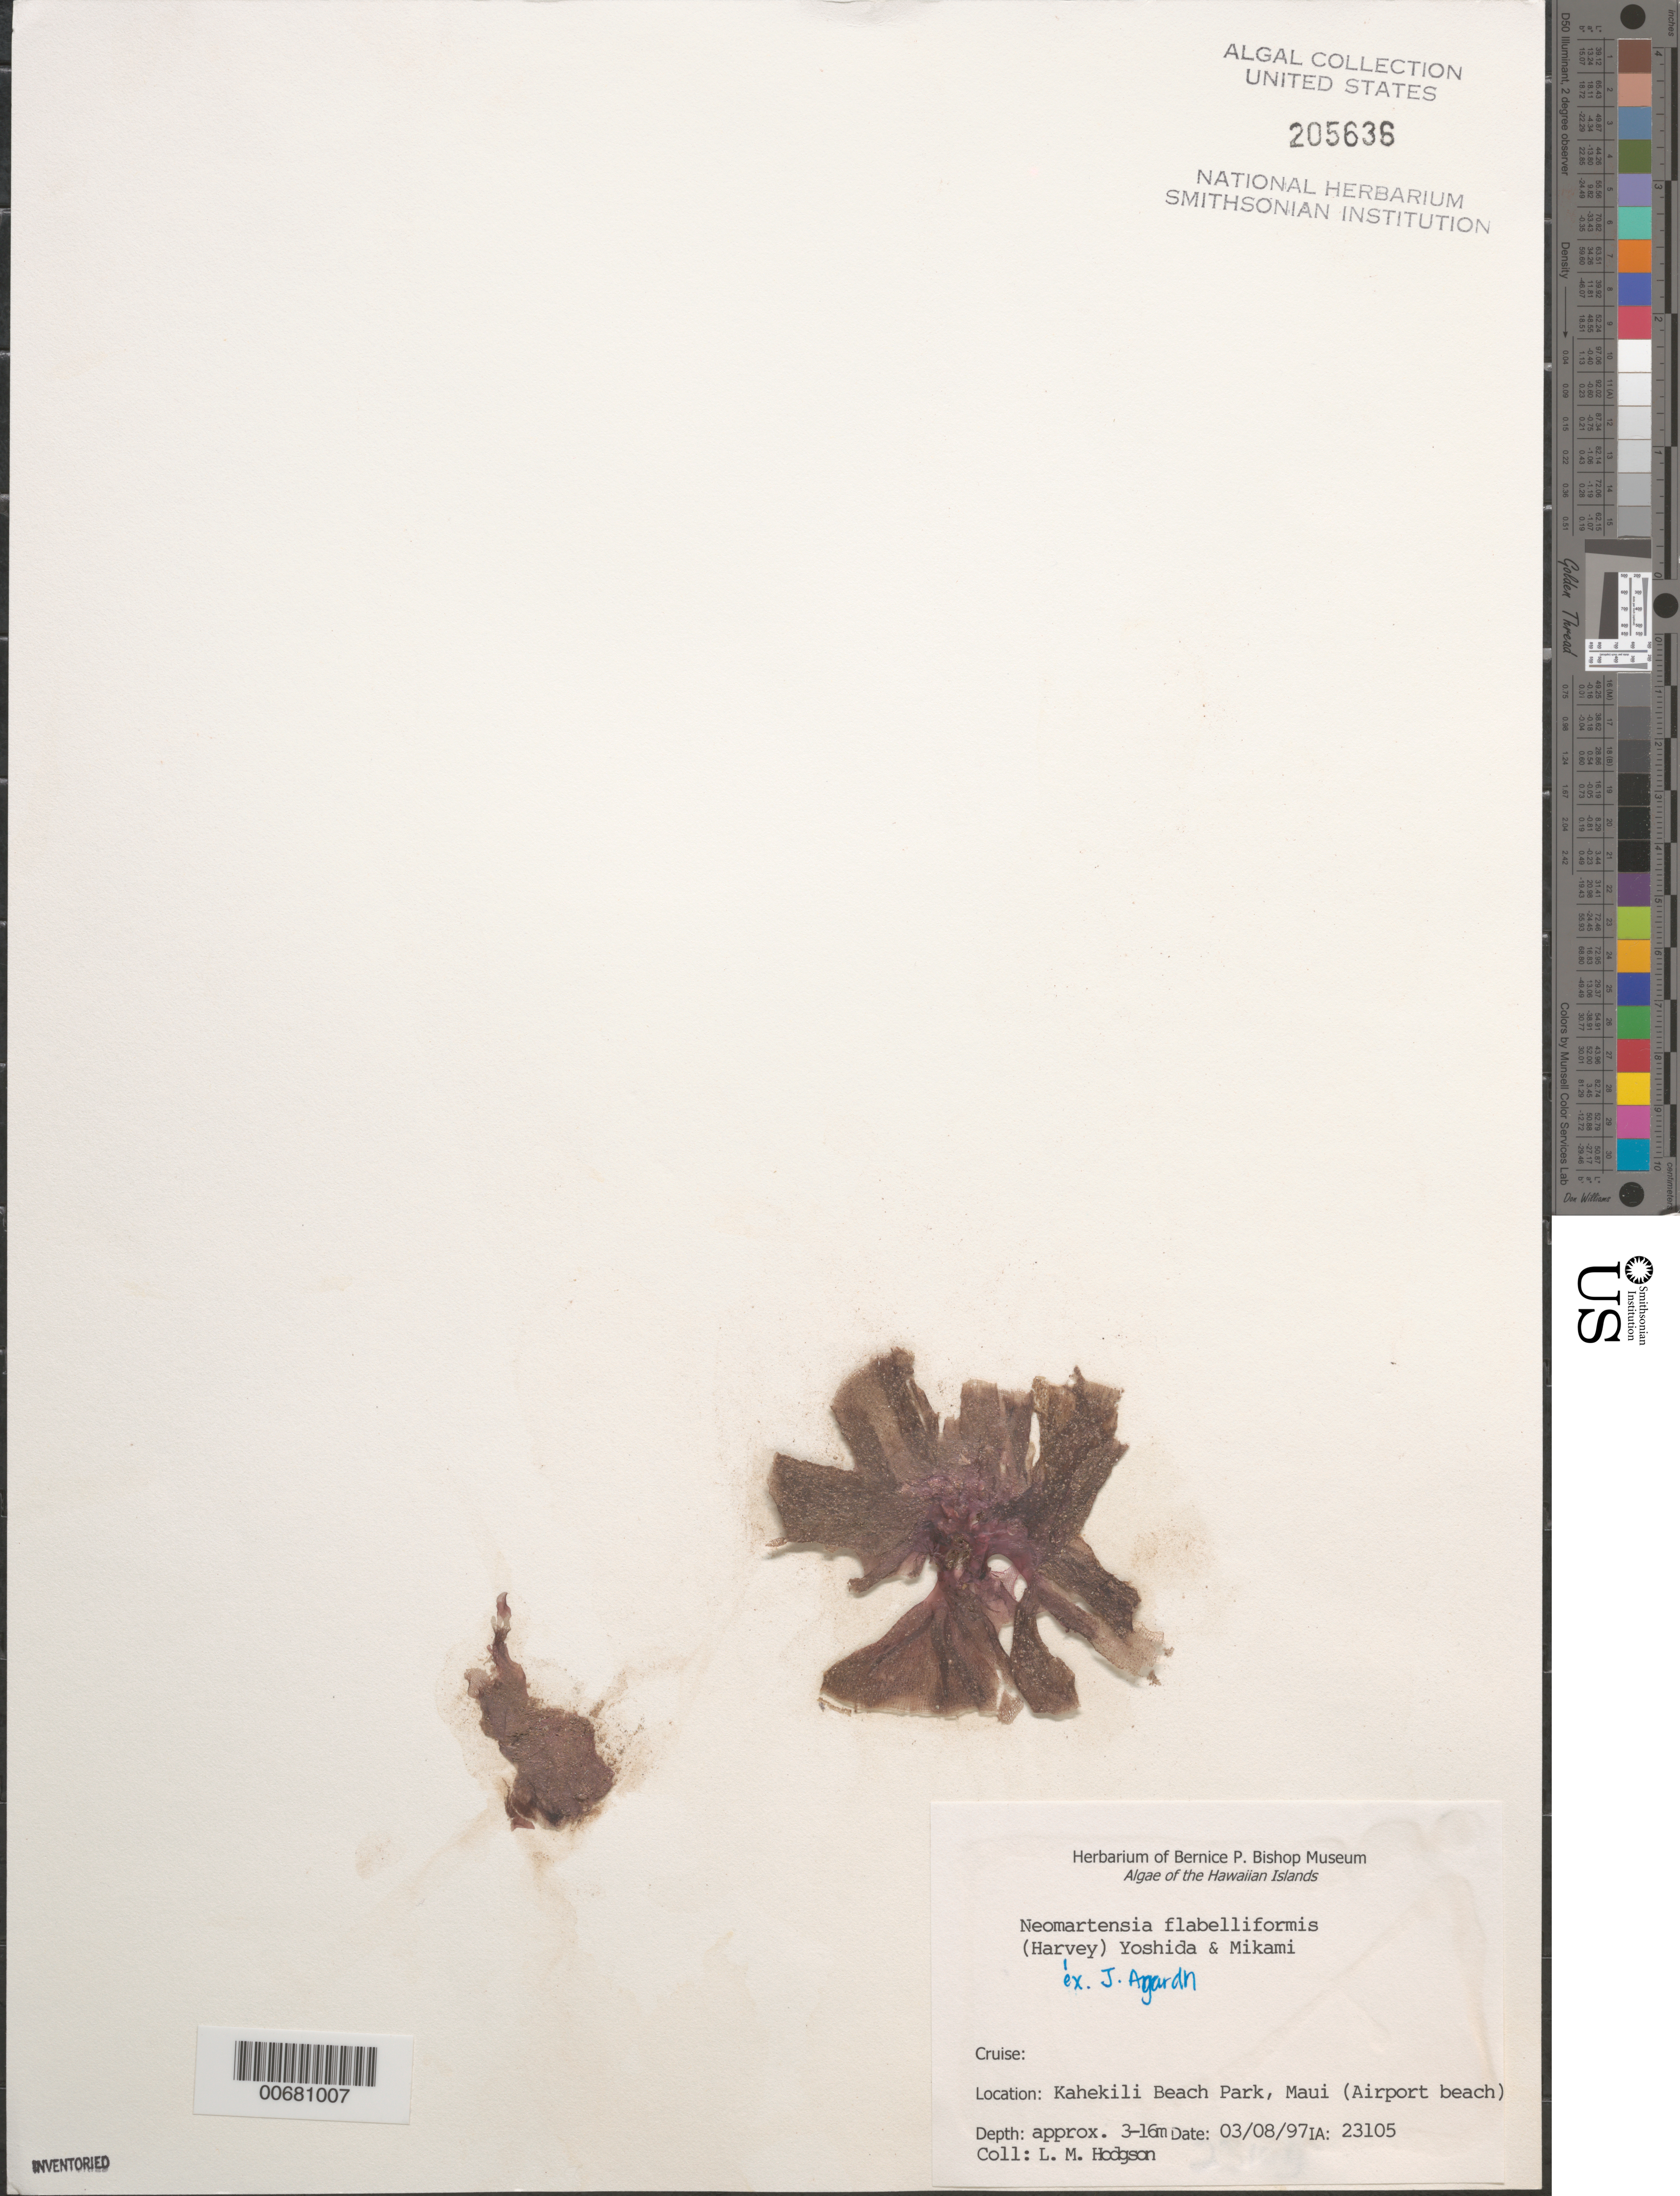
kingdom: Plantae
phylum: Rhodophyta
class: Florideophyceae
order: Ceramiales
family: Delesseriaceae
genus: Martensia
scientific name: Martensia flabelliformis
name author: Harv. ex J. Agardh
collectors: L. M. Hodgson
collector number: IAA 23105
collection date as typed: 08 Mar 1997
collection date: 1997-03-08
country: United States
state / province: Hawaii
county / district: Maui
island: Maui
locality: Kahekili Beach Park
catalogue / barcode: US 205636